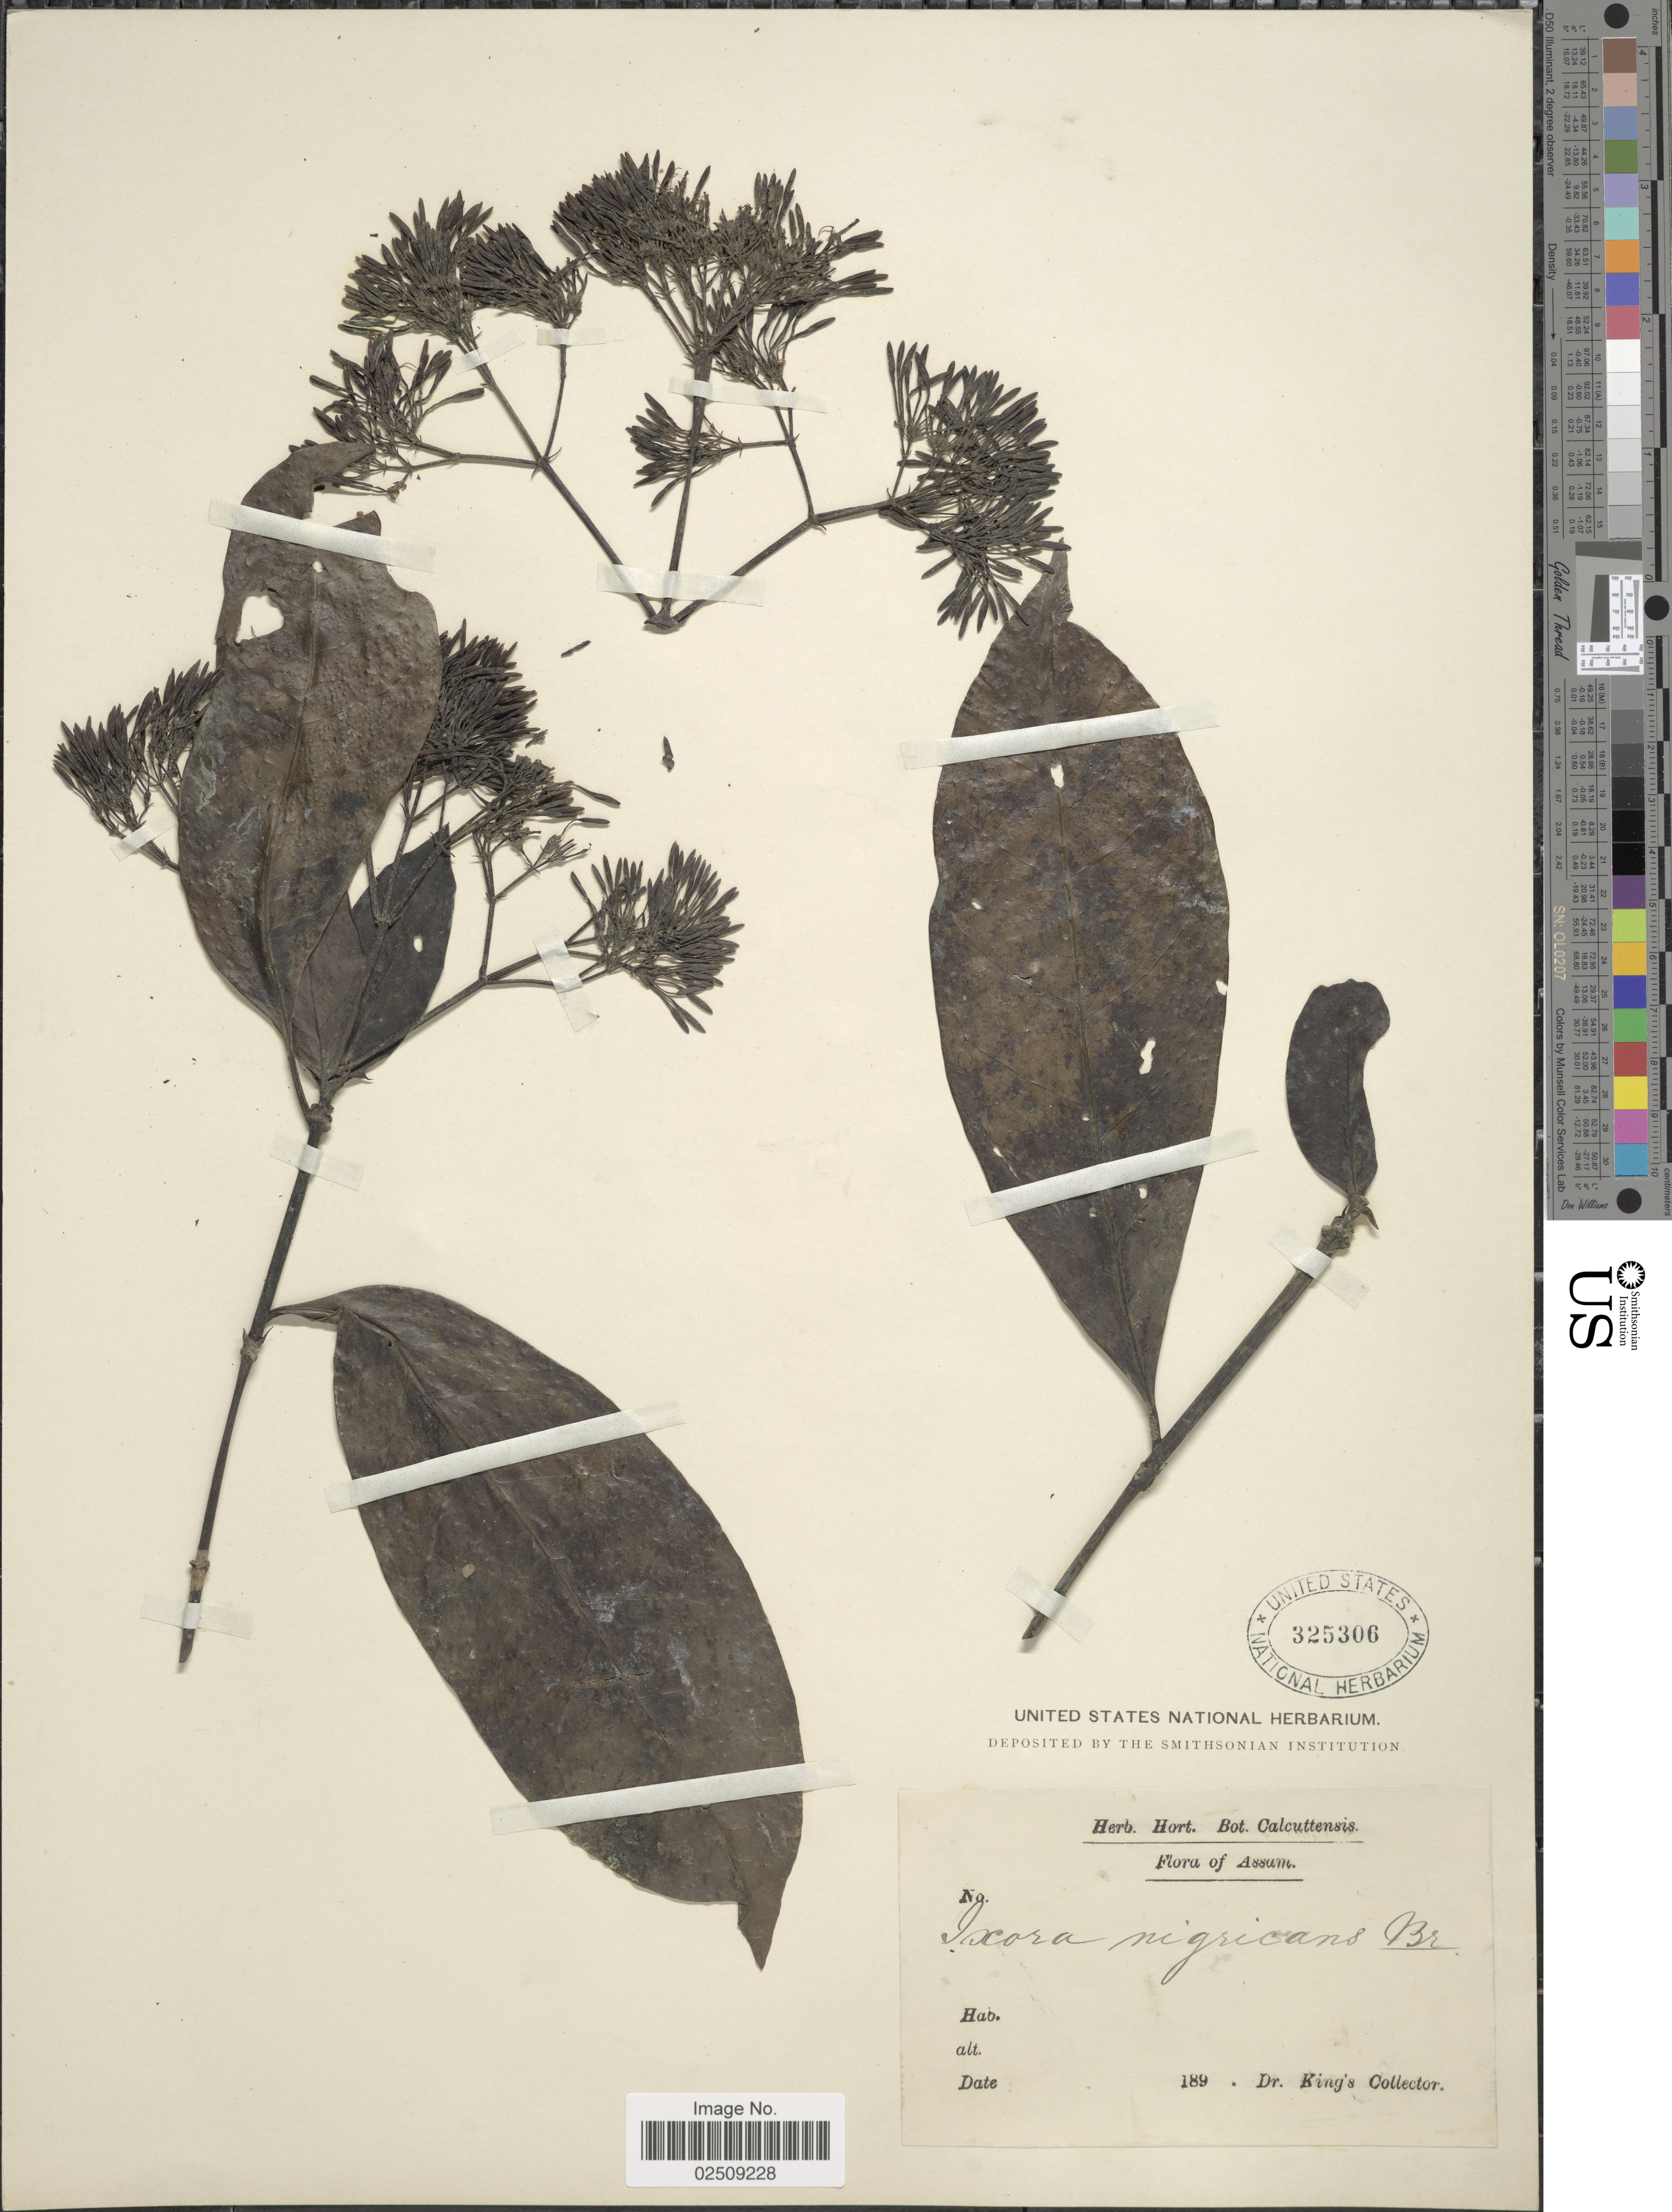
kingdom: Plantae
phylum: Tracheophyta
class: Magnoliopsida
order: Gentianales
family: Rubiaceae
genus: Ixora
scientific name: Ixora nigricans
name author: R. Br. ex Wight & Arn.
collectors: Dr. King's collector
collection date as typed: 189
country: India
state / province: Assam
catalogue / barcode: US 325306